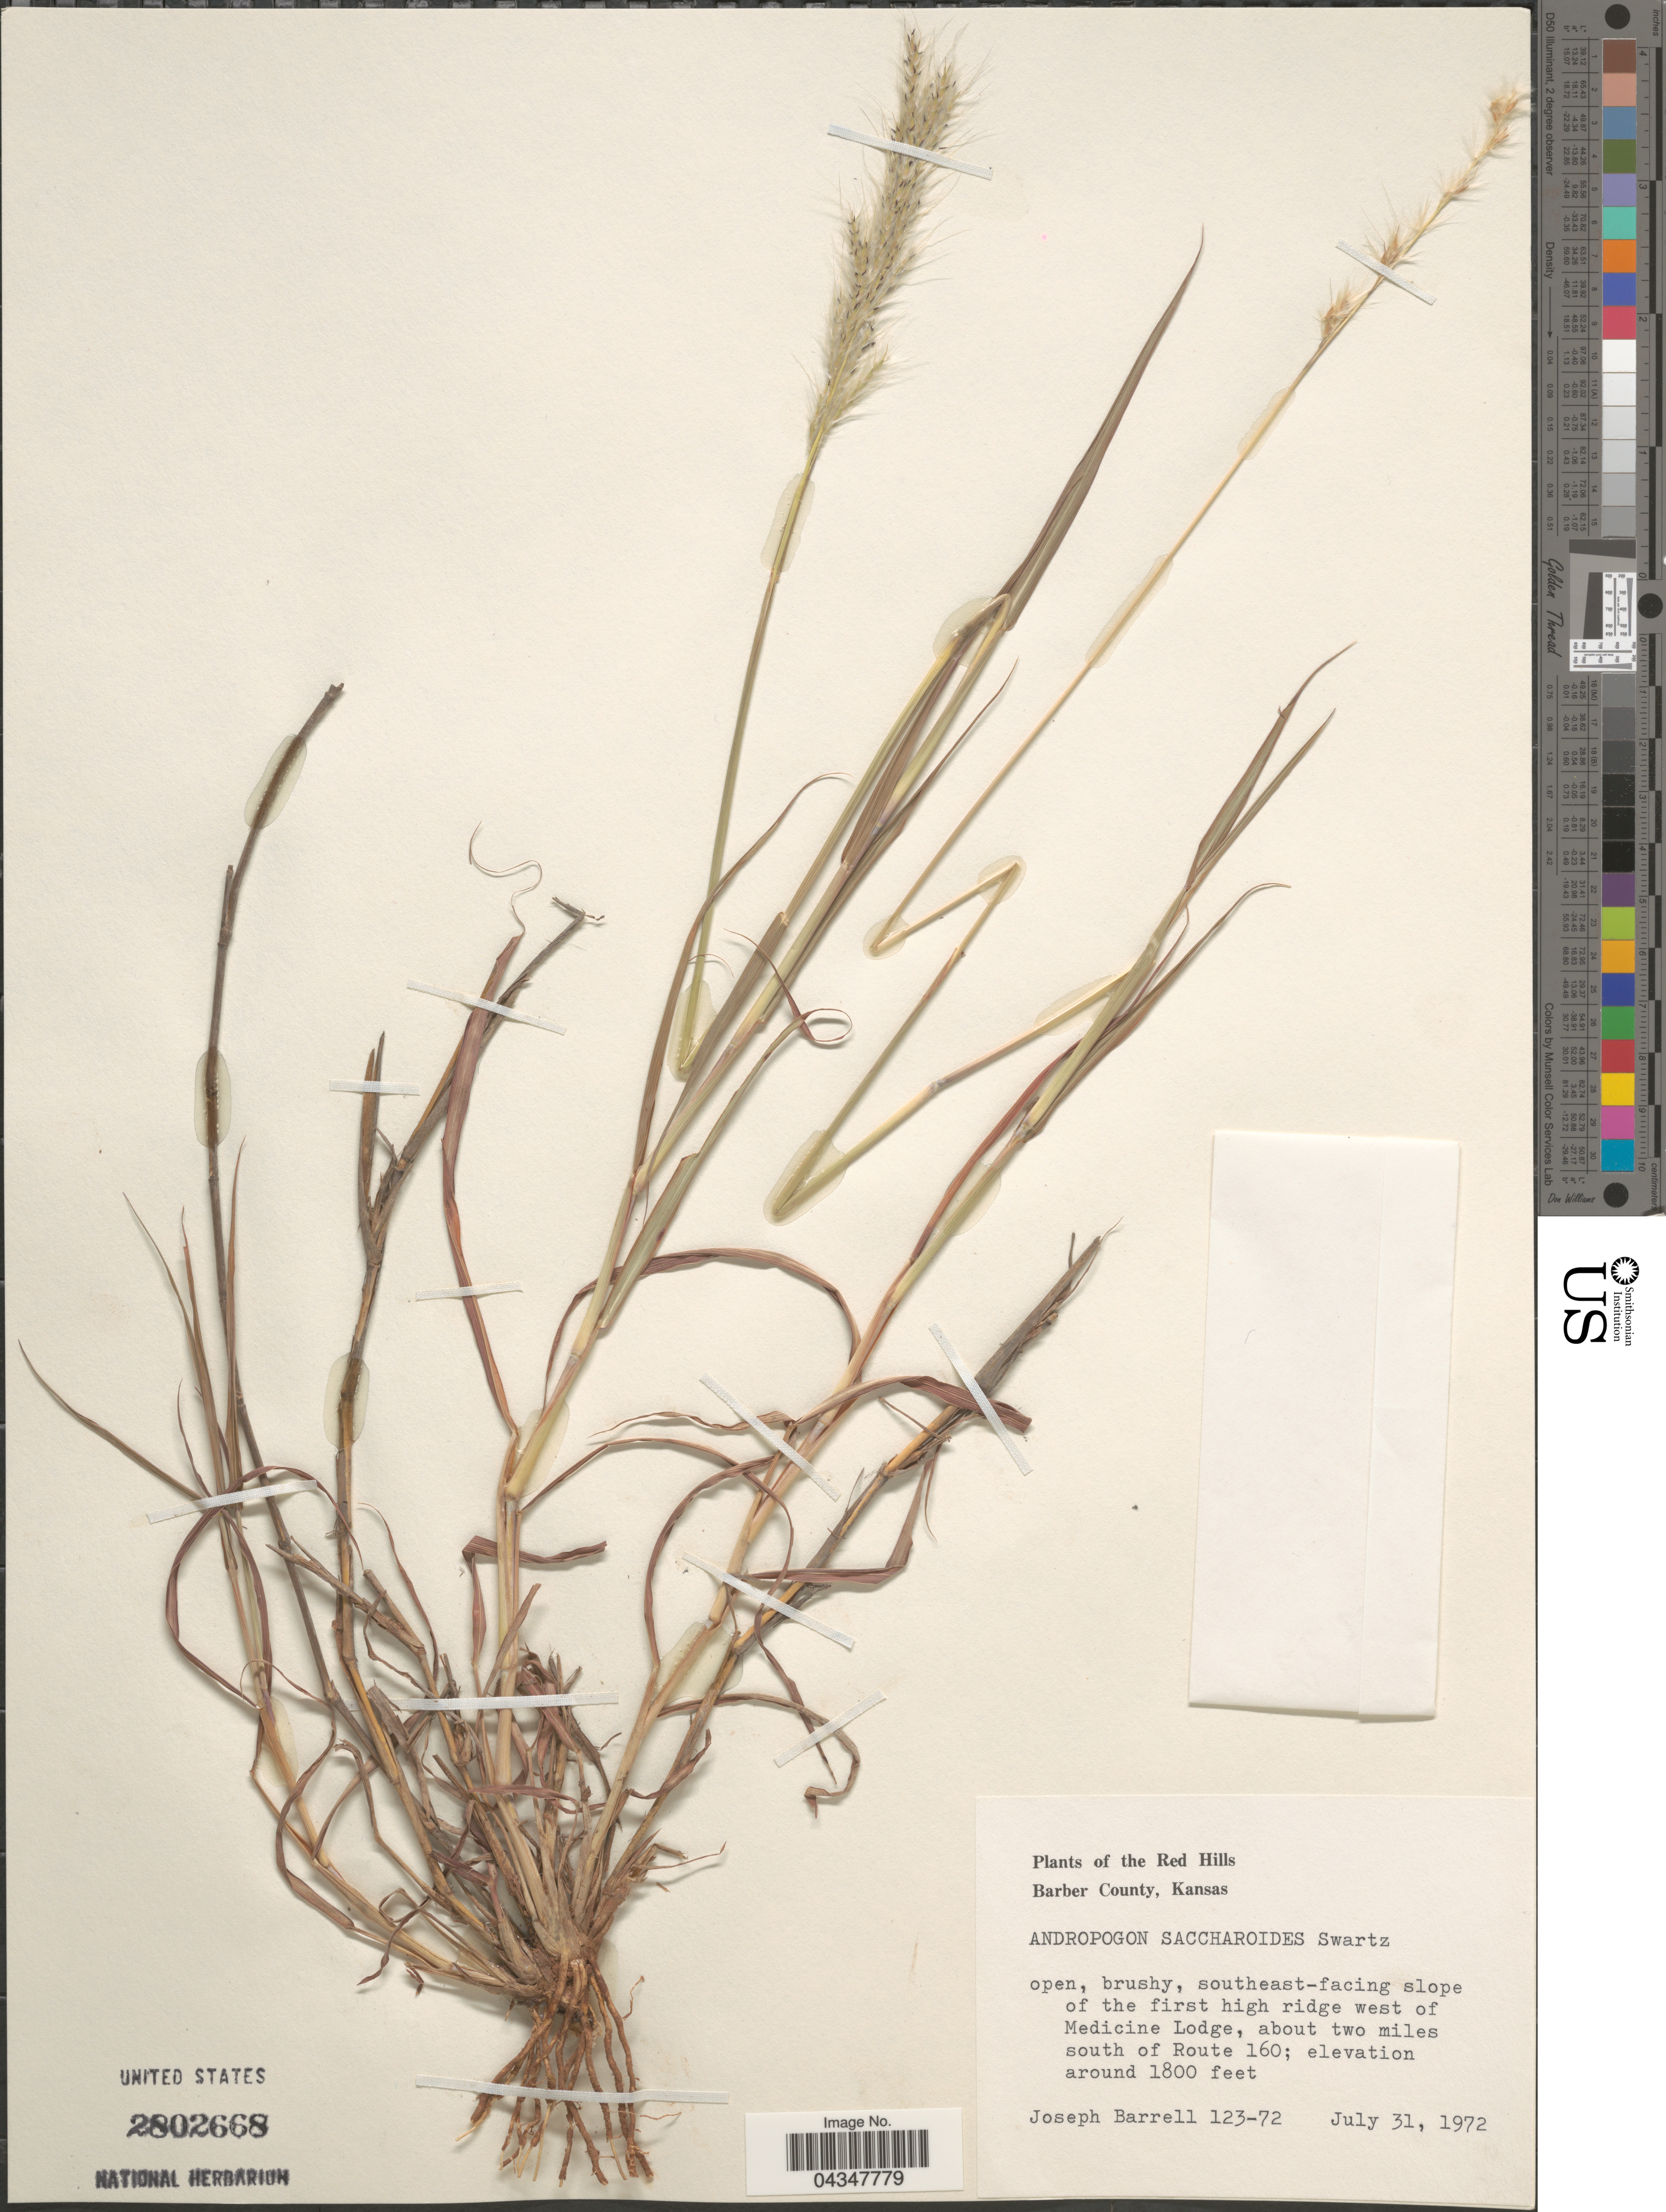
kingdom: Plantae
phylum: Tracheophyta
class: Liliopsida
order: Poales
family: Poaceae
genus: Bothriochloa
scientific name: Bothriochloa saccharoides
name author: (Sw.) Rydb.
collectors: J. Barrell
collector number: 123-72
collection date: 1972-07-31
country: United States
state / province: Kansas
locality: The Red Hills. Barber County. Open, brushy, southeast-facing slope of the first high ridge west of Medicine Lodge, about two miles south of Route 160.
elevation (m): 549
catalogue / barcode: US 202668